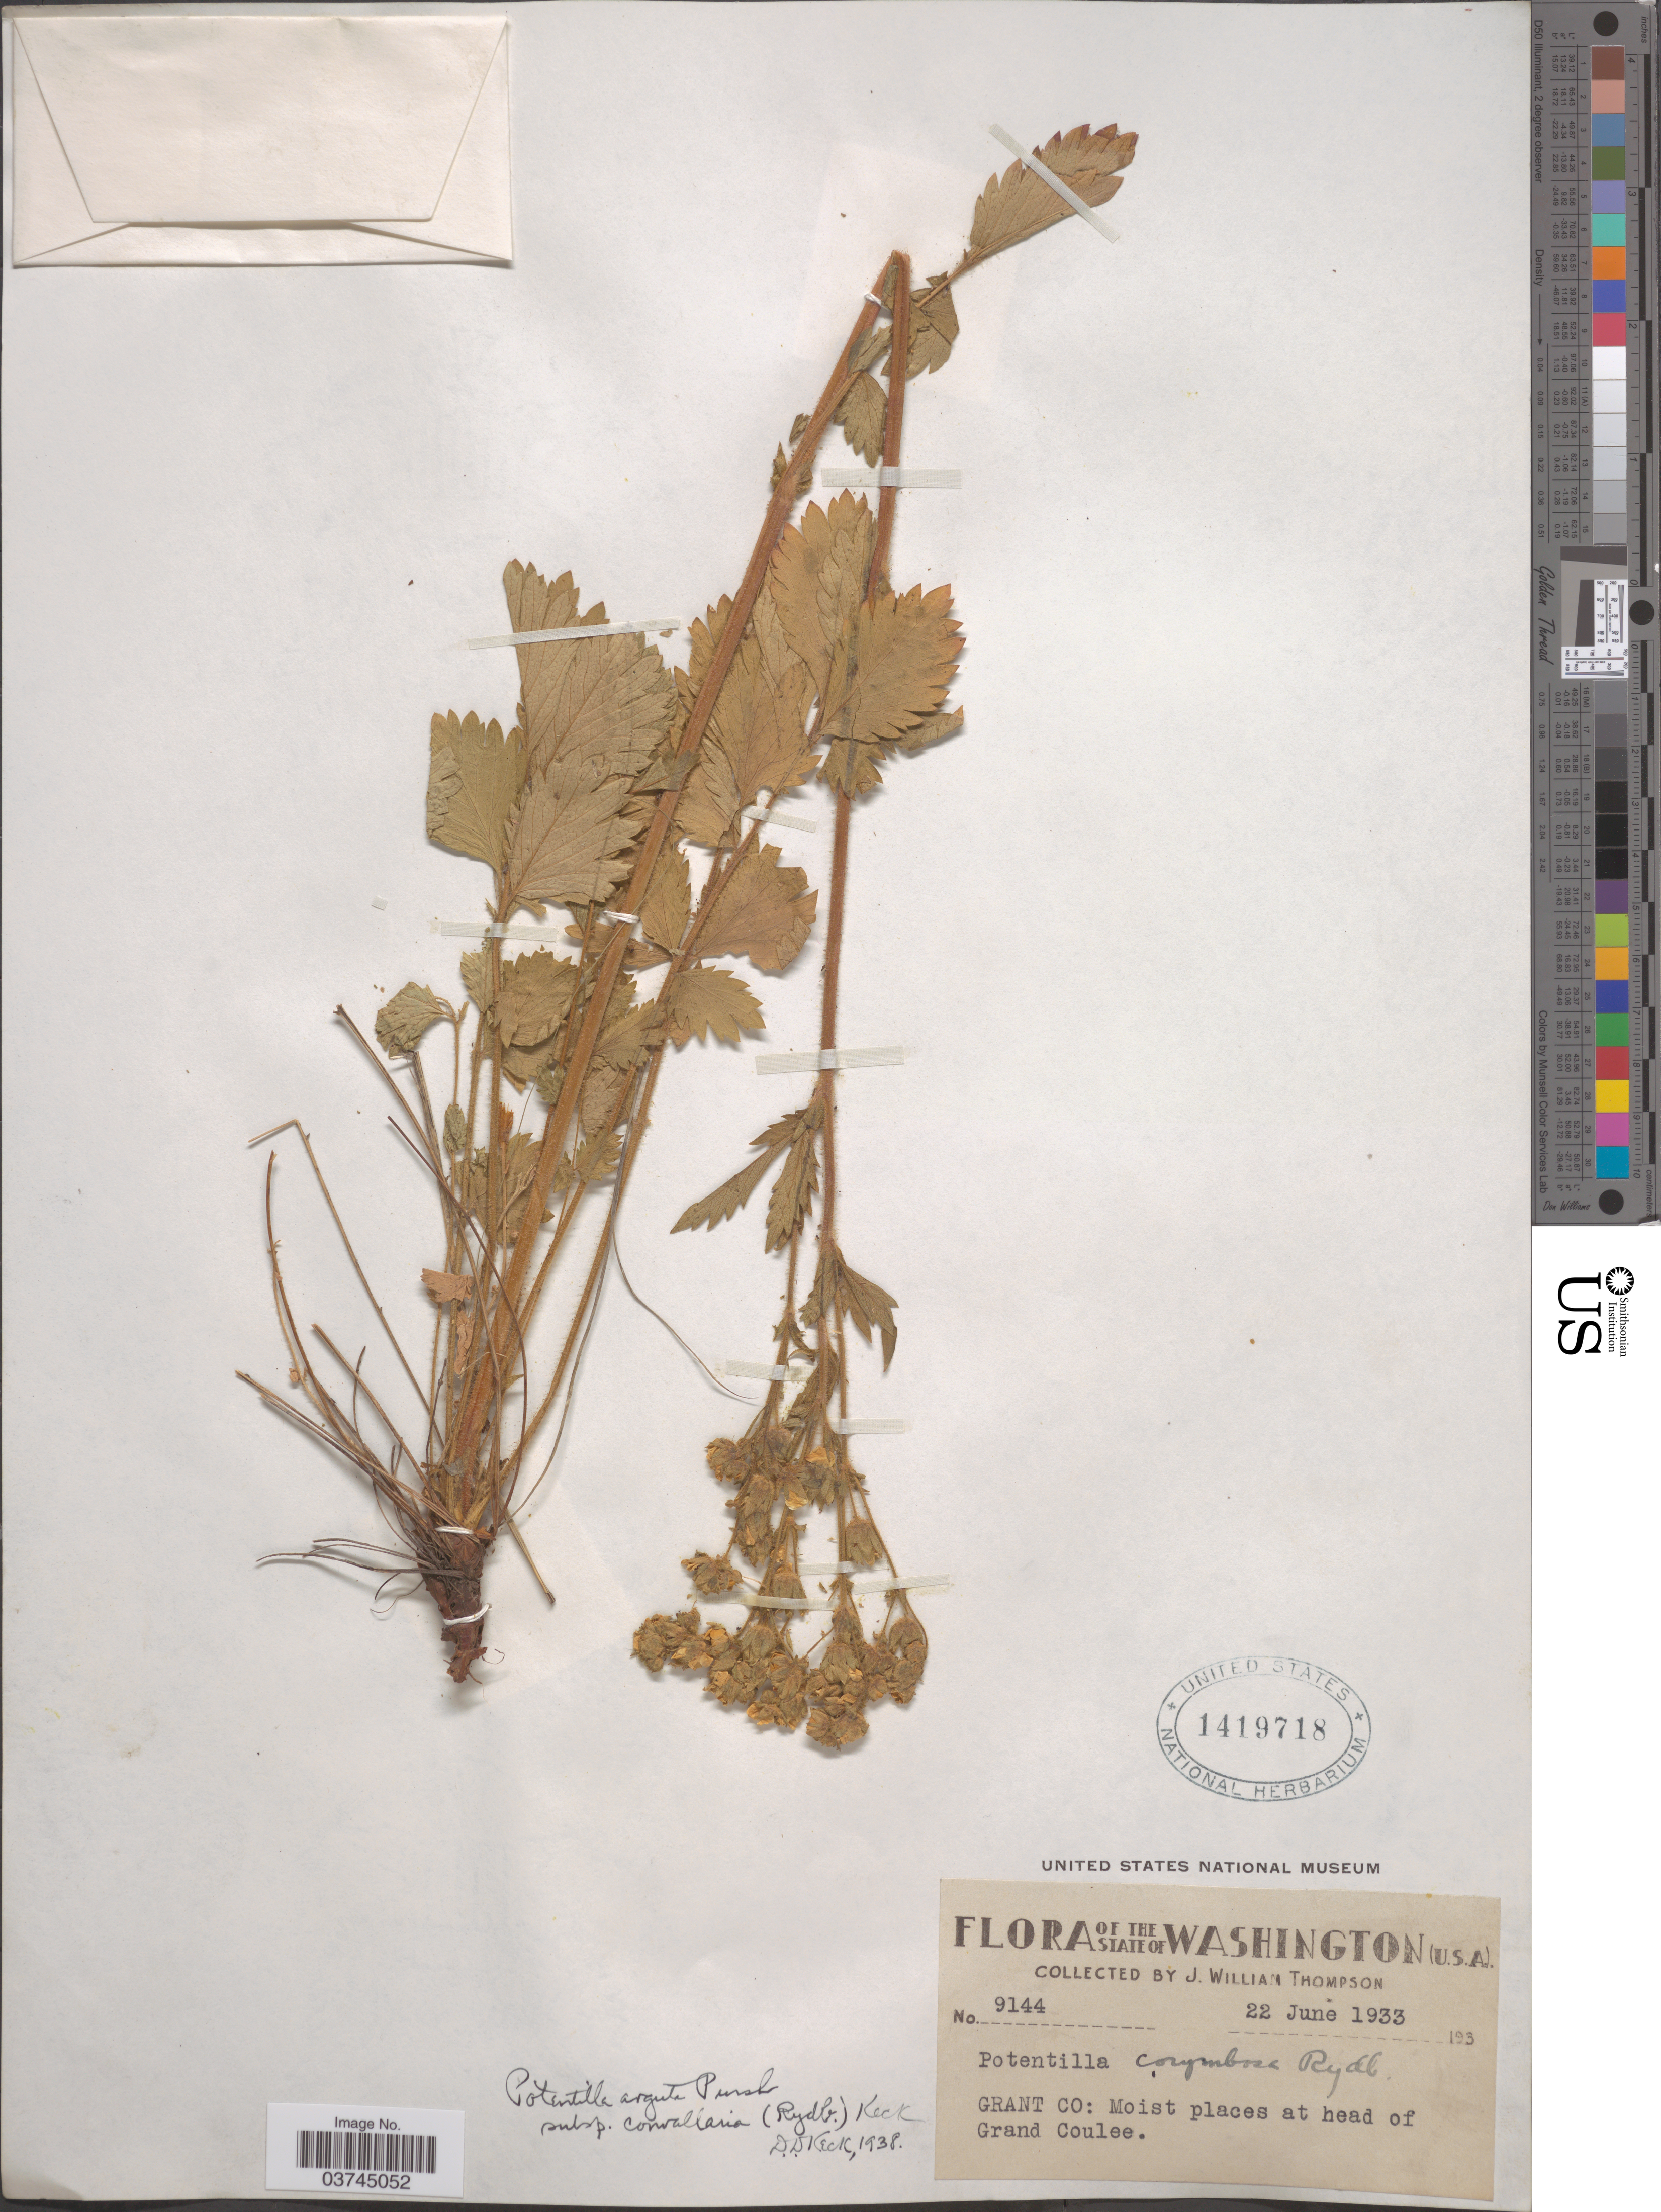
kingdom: Plantae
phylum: Tracheophyta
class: Magnoliopsida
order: Rosales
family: Rosaceae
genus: Drymocallis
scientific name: Drymocallis convallaria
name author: (Rydb.) Rydb.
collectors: J. W. Thompson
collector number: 9144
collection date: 1933-06-22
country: United States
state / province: Washington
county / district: Grant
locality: Grant Co: Moist places at head of Grand Coulee.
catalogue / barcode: US 1419718